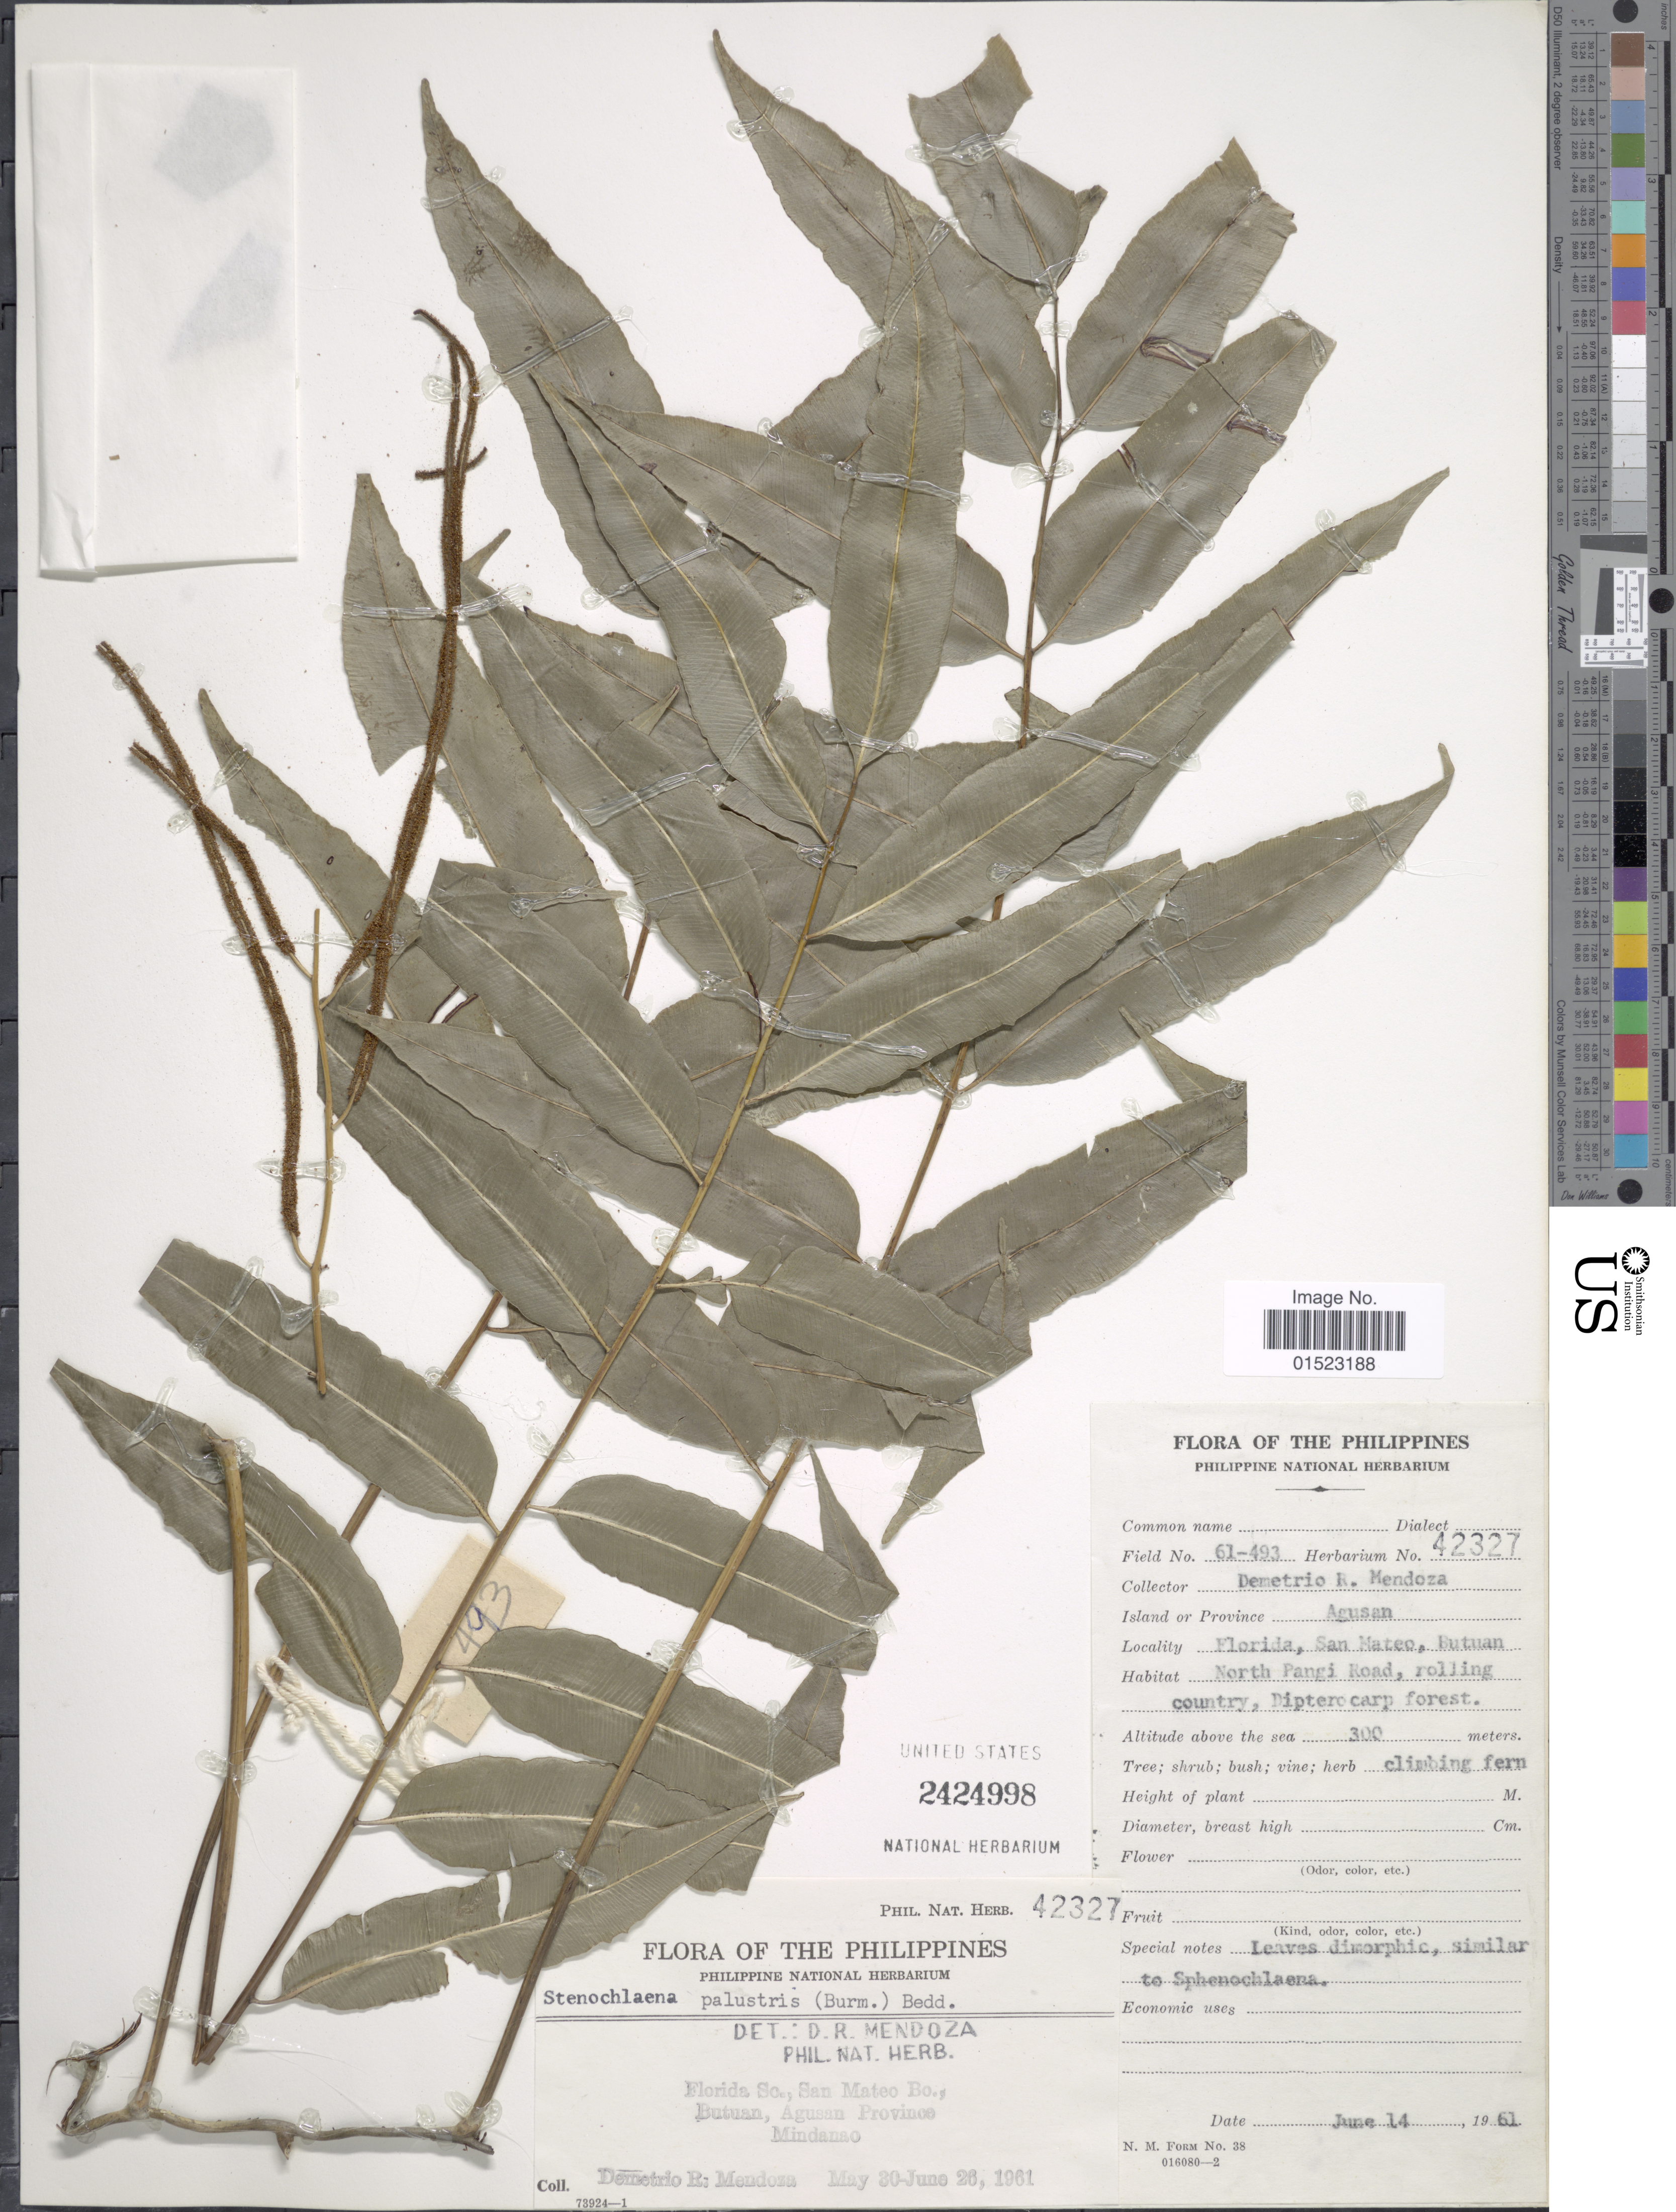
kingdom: Plantae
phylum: Tracheophyta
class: Polypodiopsida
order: Polypodiales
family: Blechnaceae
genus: Stenochlaena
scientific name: Stenochlaena palustris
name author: (Burm. f.) Bedd.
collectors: D. Mendoza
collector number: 61-493/42327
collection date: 1961-06-14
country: Philippines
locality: Florida, San Mateo, Butuan, North Pangsi Road, rolling country, Dipterocarp forest, Agusan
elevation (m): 300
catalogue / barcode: US 2424998